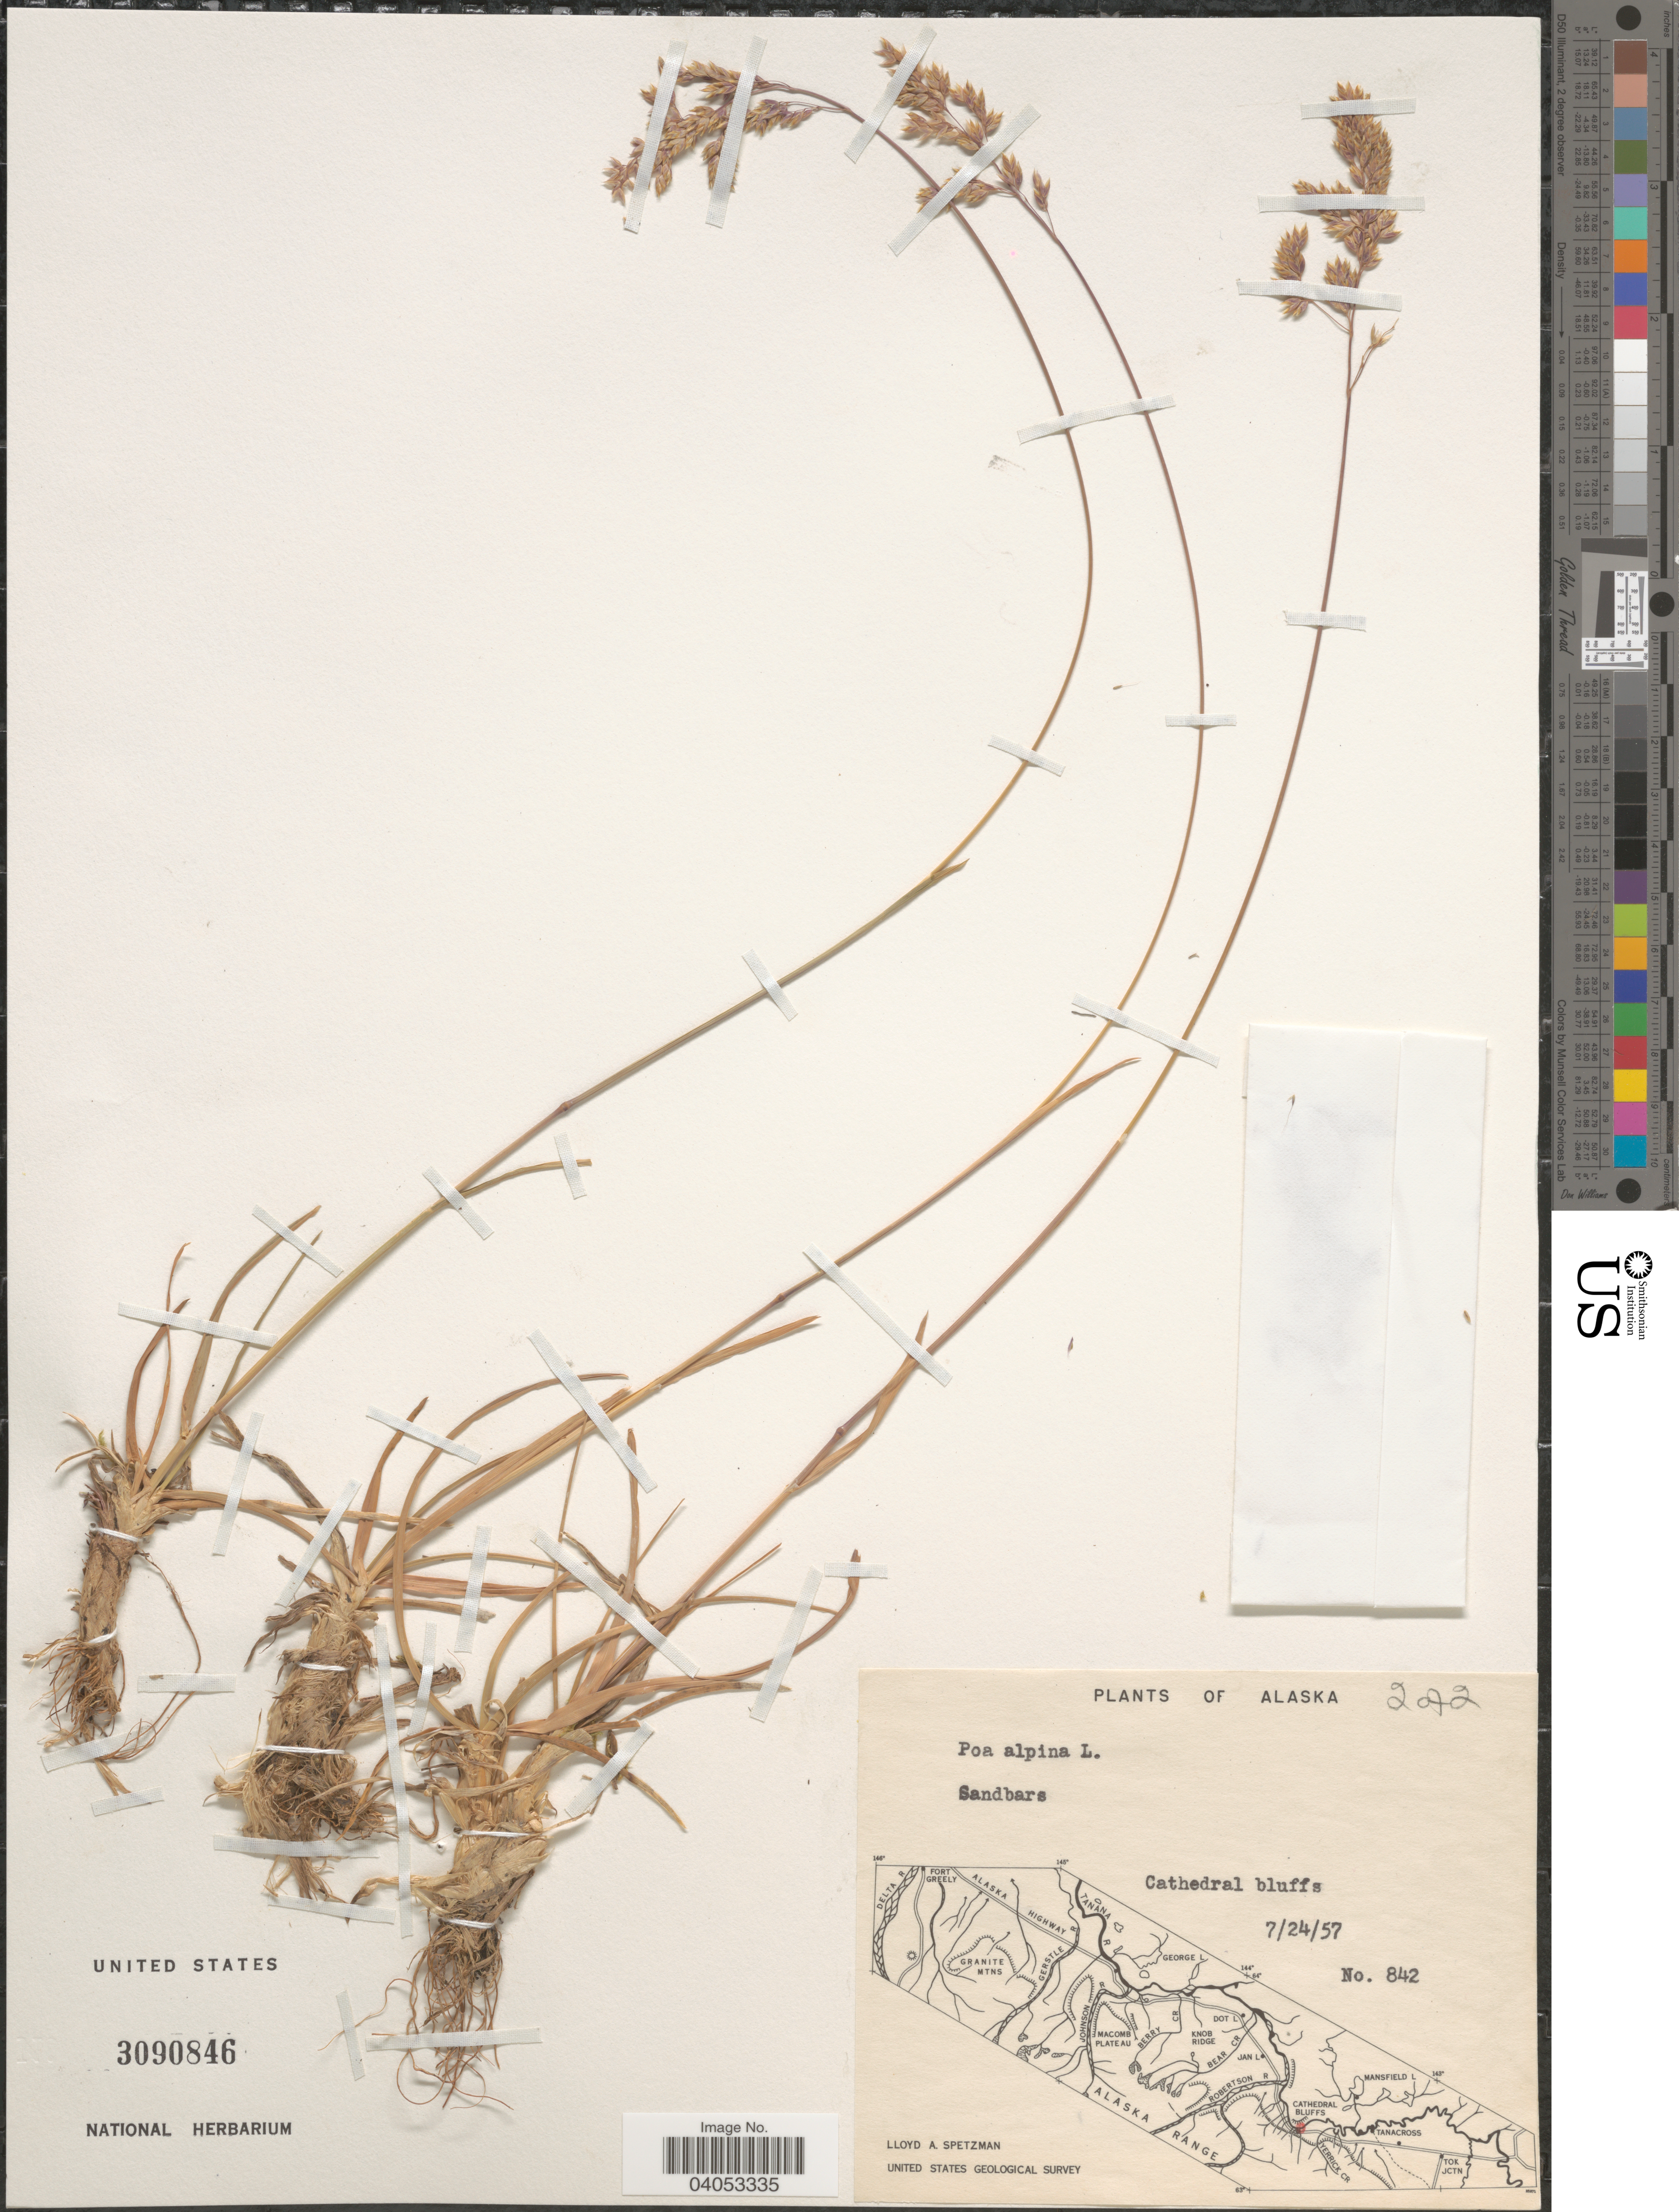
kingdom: Plantae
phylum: Tracheophyta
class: Liliopsida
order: Poales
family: Poaceae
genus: Poa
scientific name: Poa alpina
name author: L.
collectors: L. Spetzman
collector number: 842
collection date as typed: Transcribed d/m/y: 24/7/57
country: United States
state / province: Alaska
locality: Cathedral bluffs.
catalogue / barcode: US 3090846